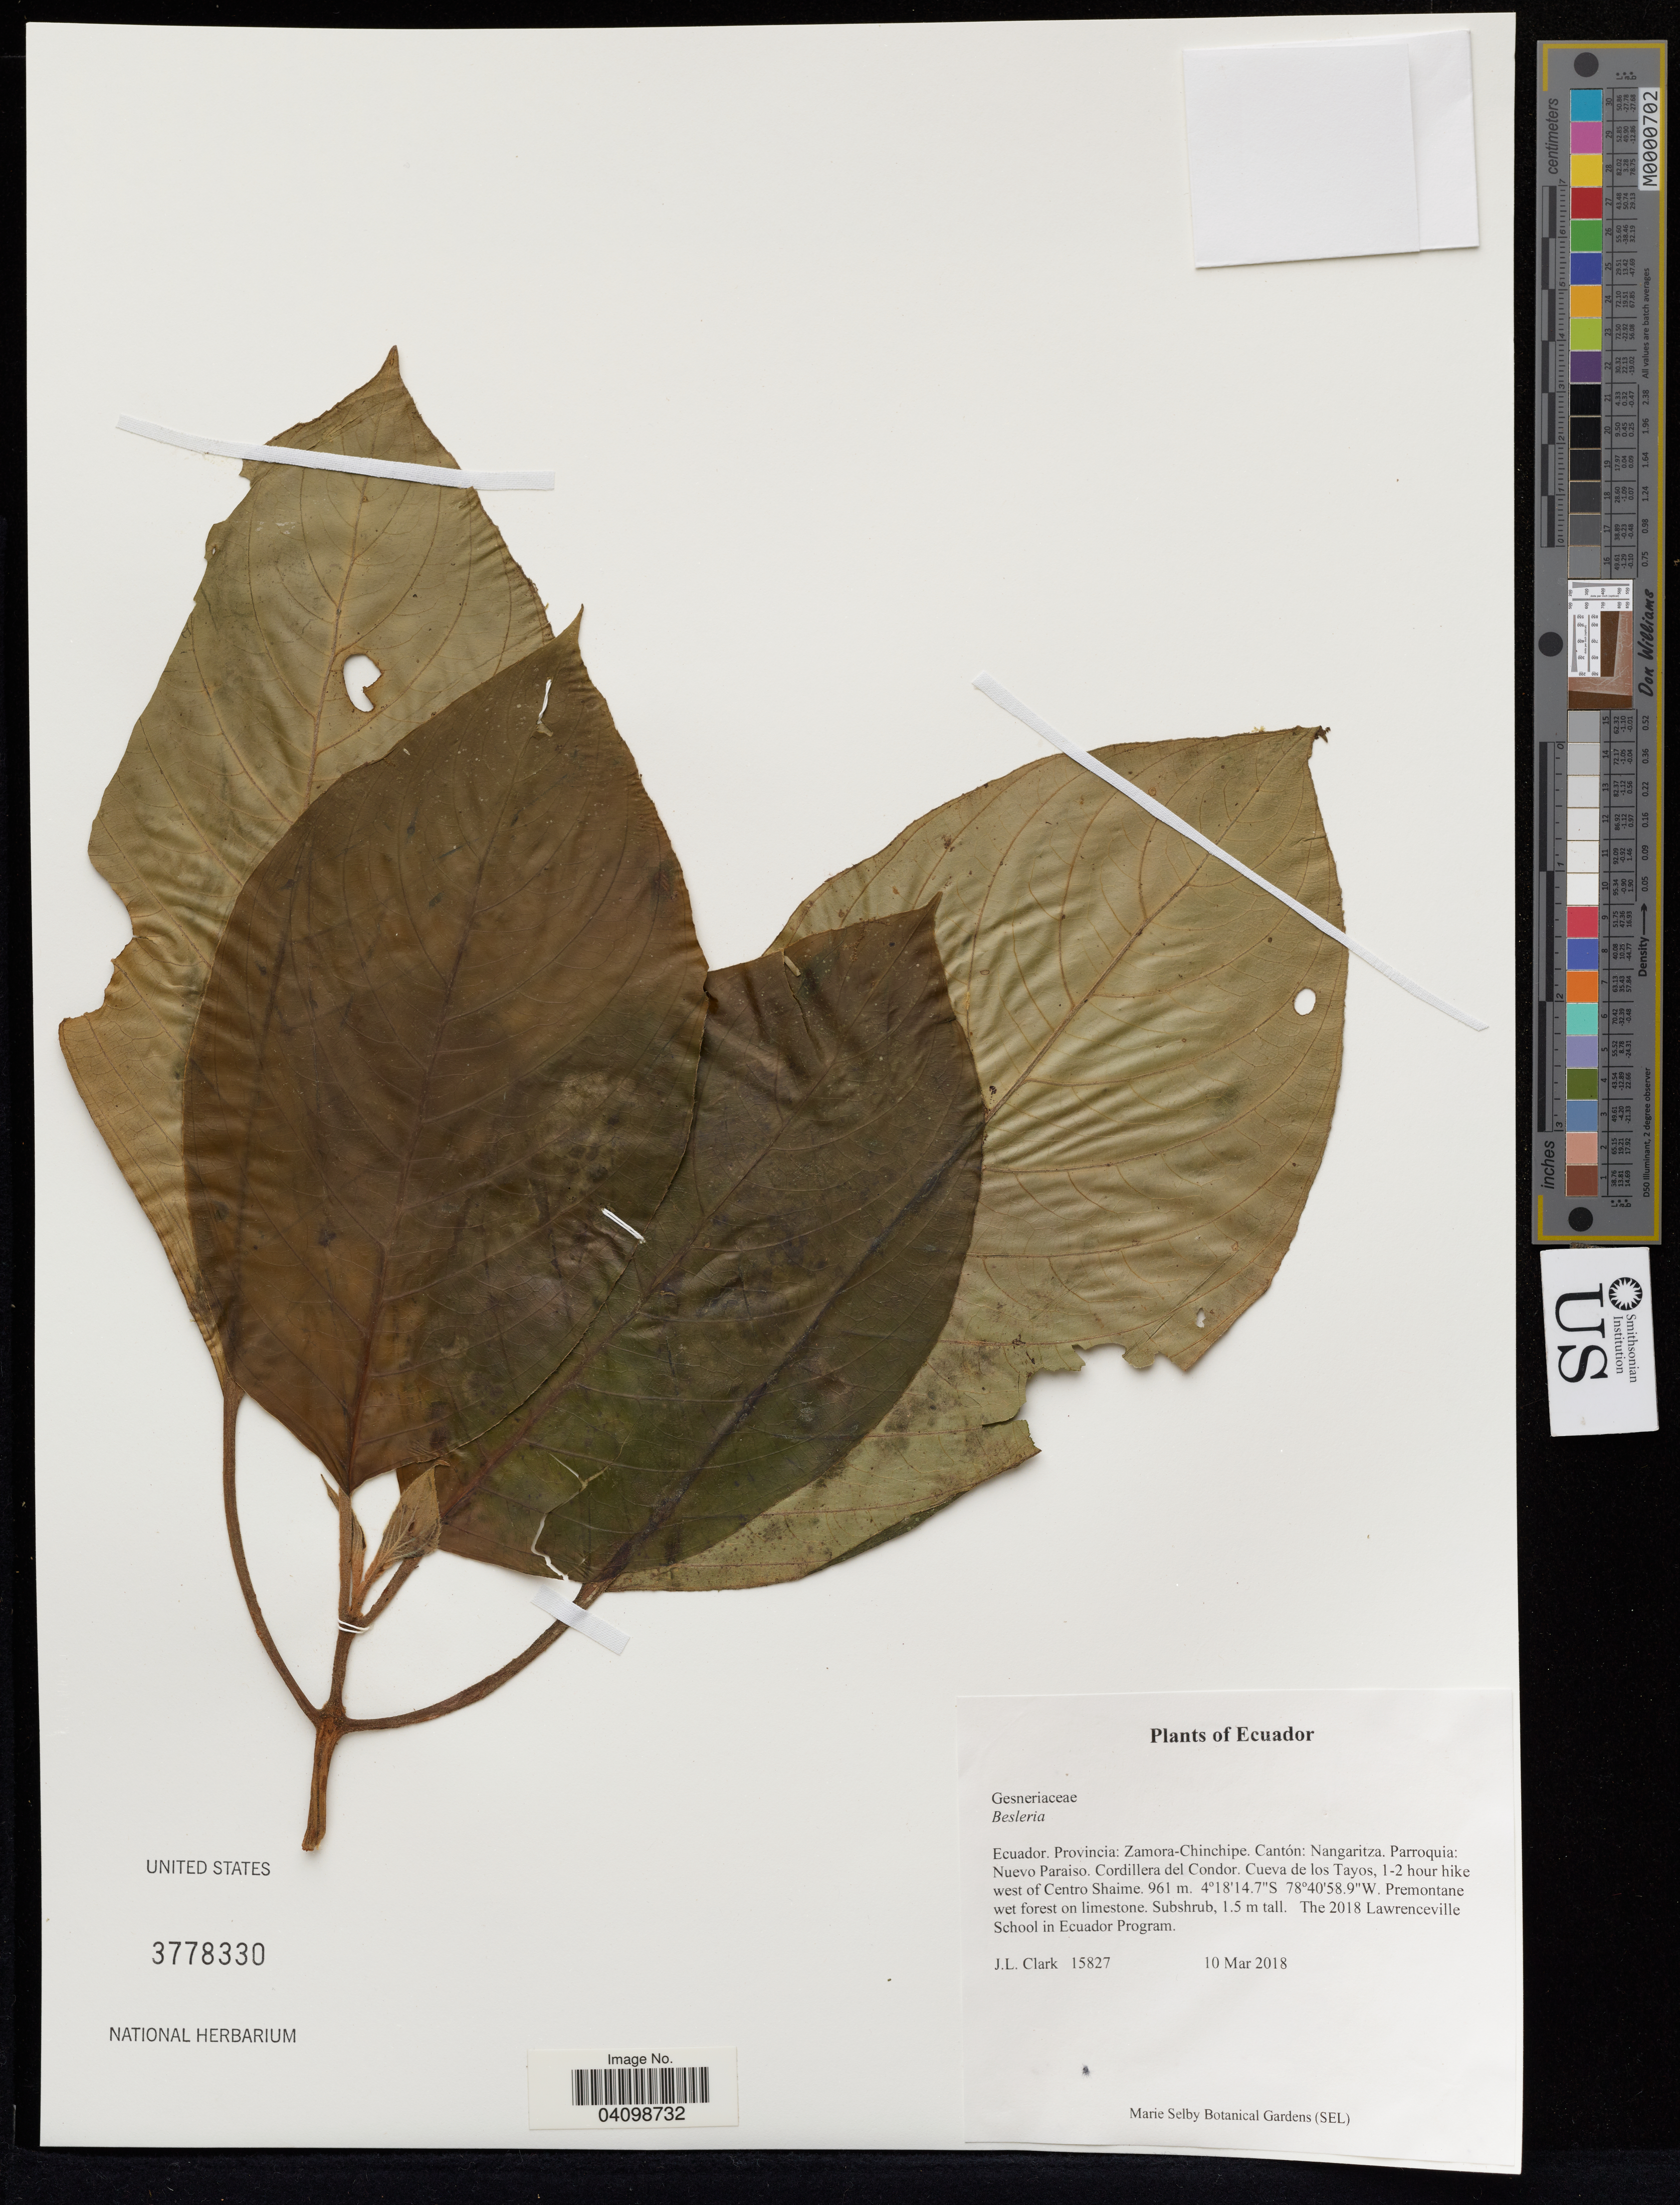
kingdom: Plantae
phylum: Tracheophyta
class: Magnoliopsida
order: Lamiales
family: Gesneriaceae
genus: Besleria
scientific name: Besleria sp.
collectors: J. Clark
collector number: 15827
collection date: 2018-03-10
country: Ecuador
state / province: Zamora-Chinchipe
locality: Cantón: Nangaritza. Parroquia: Nuevo Paraiso. Cordillera del Condor. Cueva de los Tayos, 1-2 hour hike west of Centro Shaime.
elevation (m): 961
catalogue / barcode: US 3778330